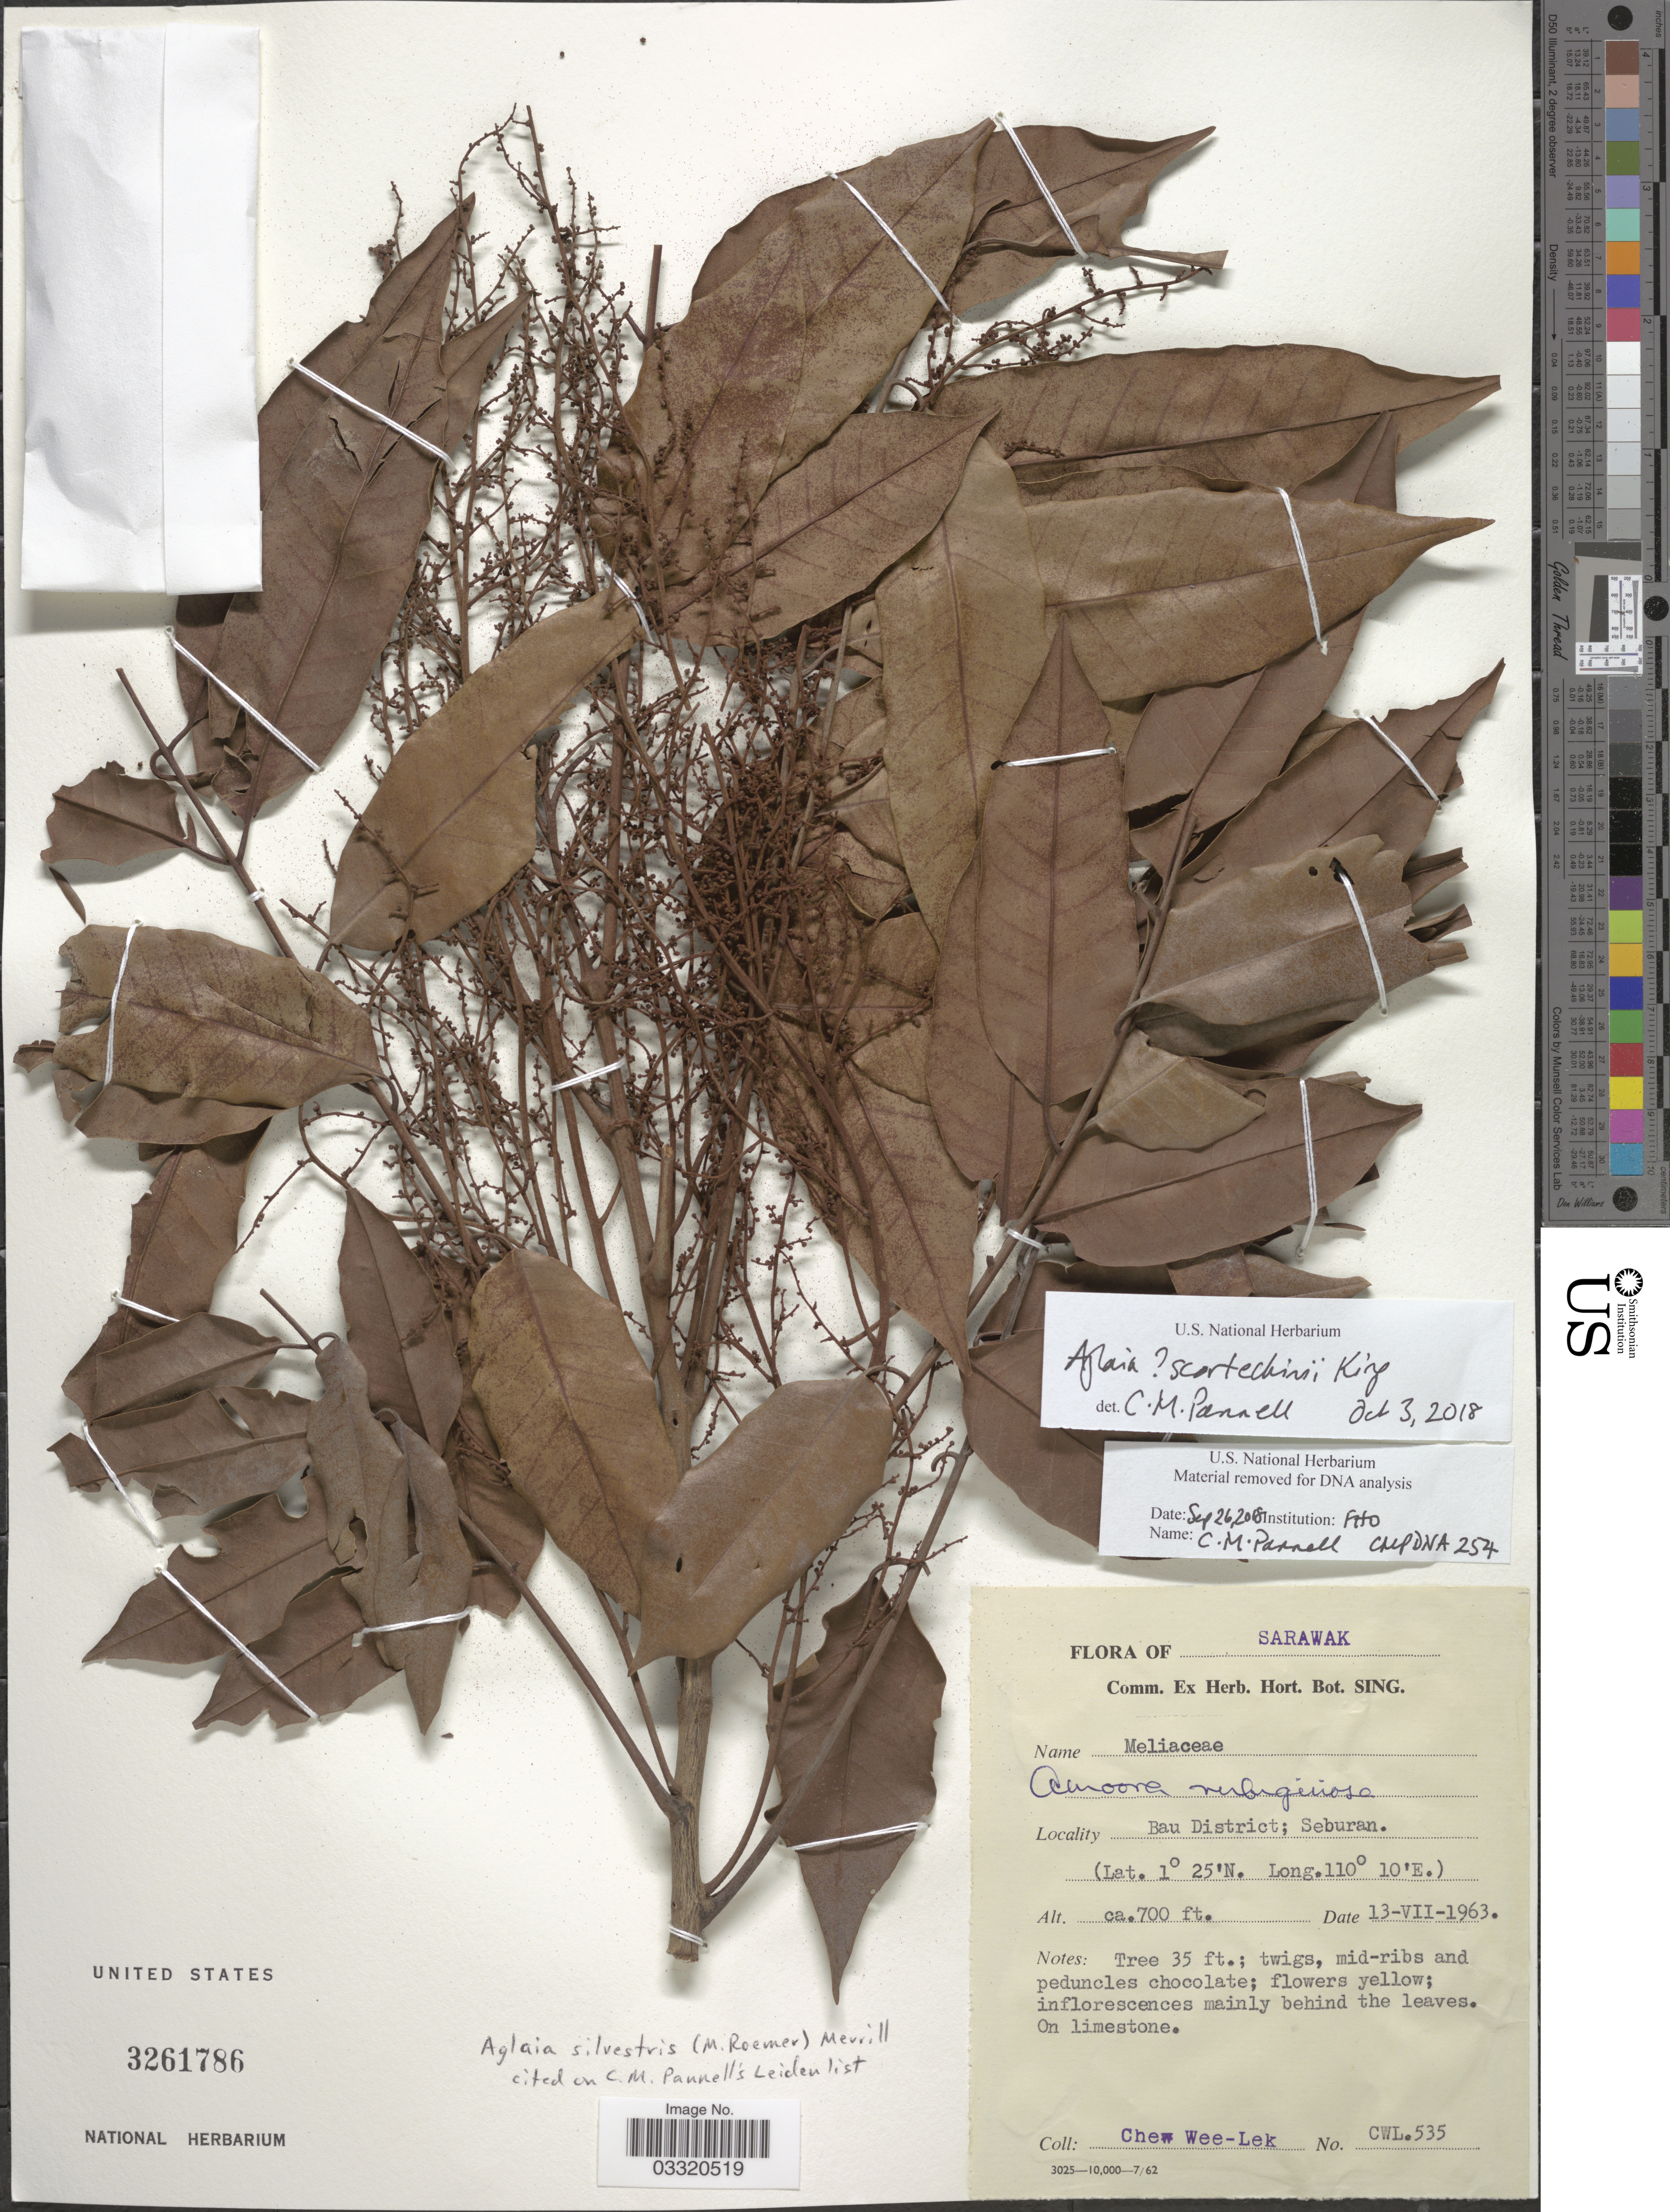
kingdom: Plantae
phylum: Tracheophyta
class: Magnoliopsida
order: Sapindales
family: Meliaceae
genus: Aglaia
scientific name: Aglaia scortechinii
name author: King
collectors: W. Chew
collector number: CWL.535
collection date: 1963-07-13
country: Malaysia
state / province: Sarawak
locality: Bau District; Seburan.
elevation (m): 213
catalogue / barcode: US 3261786